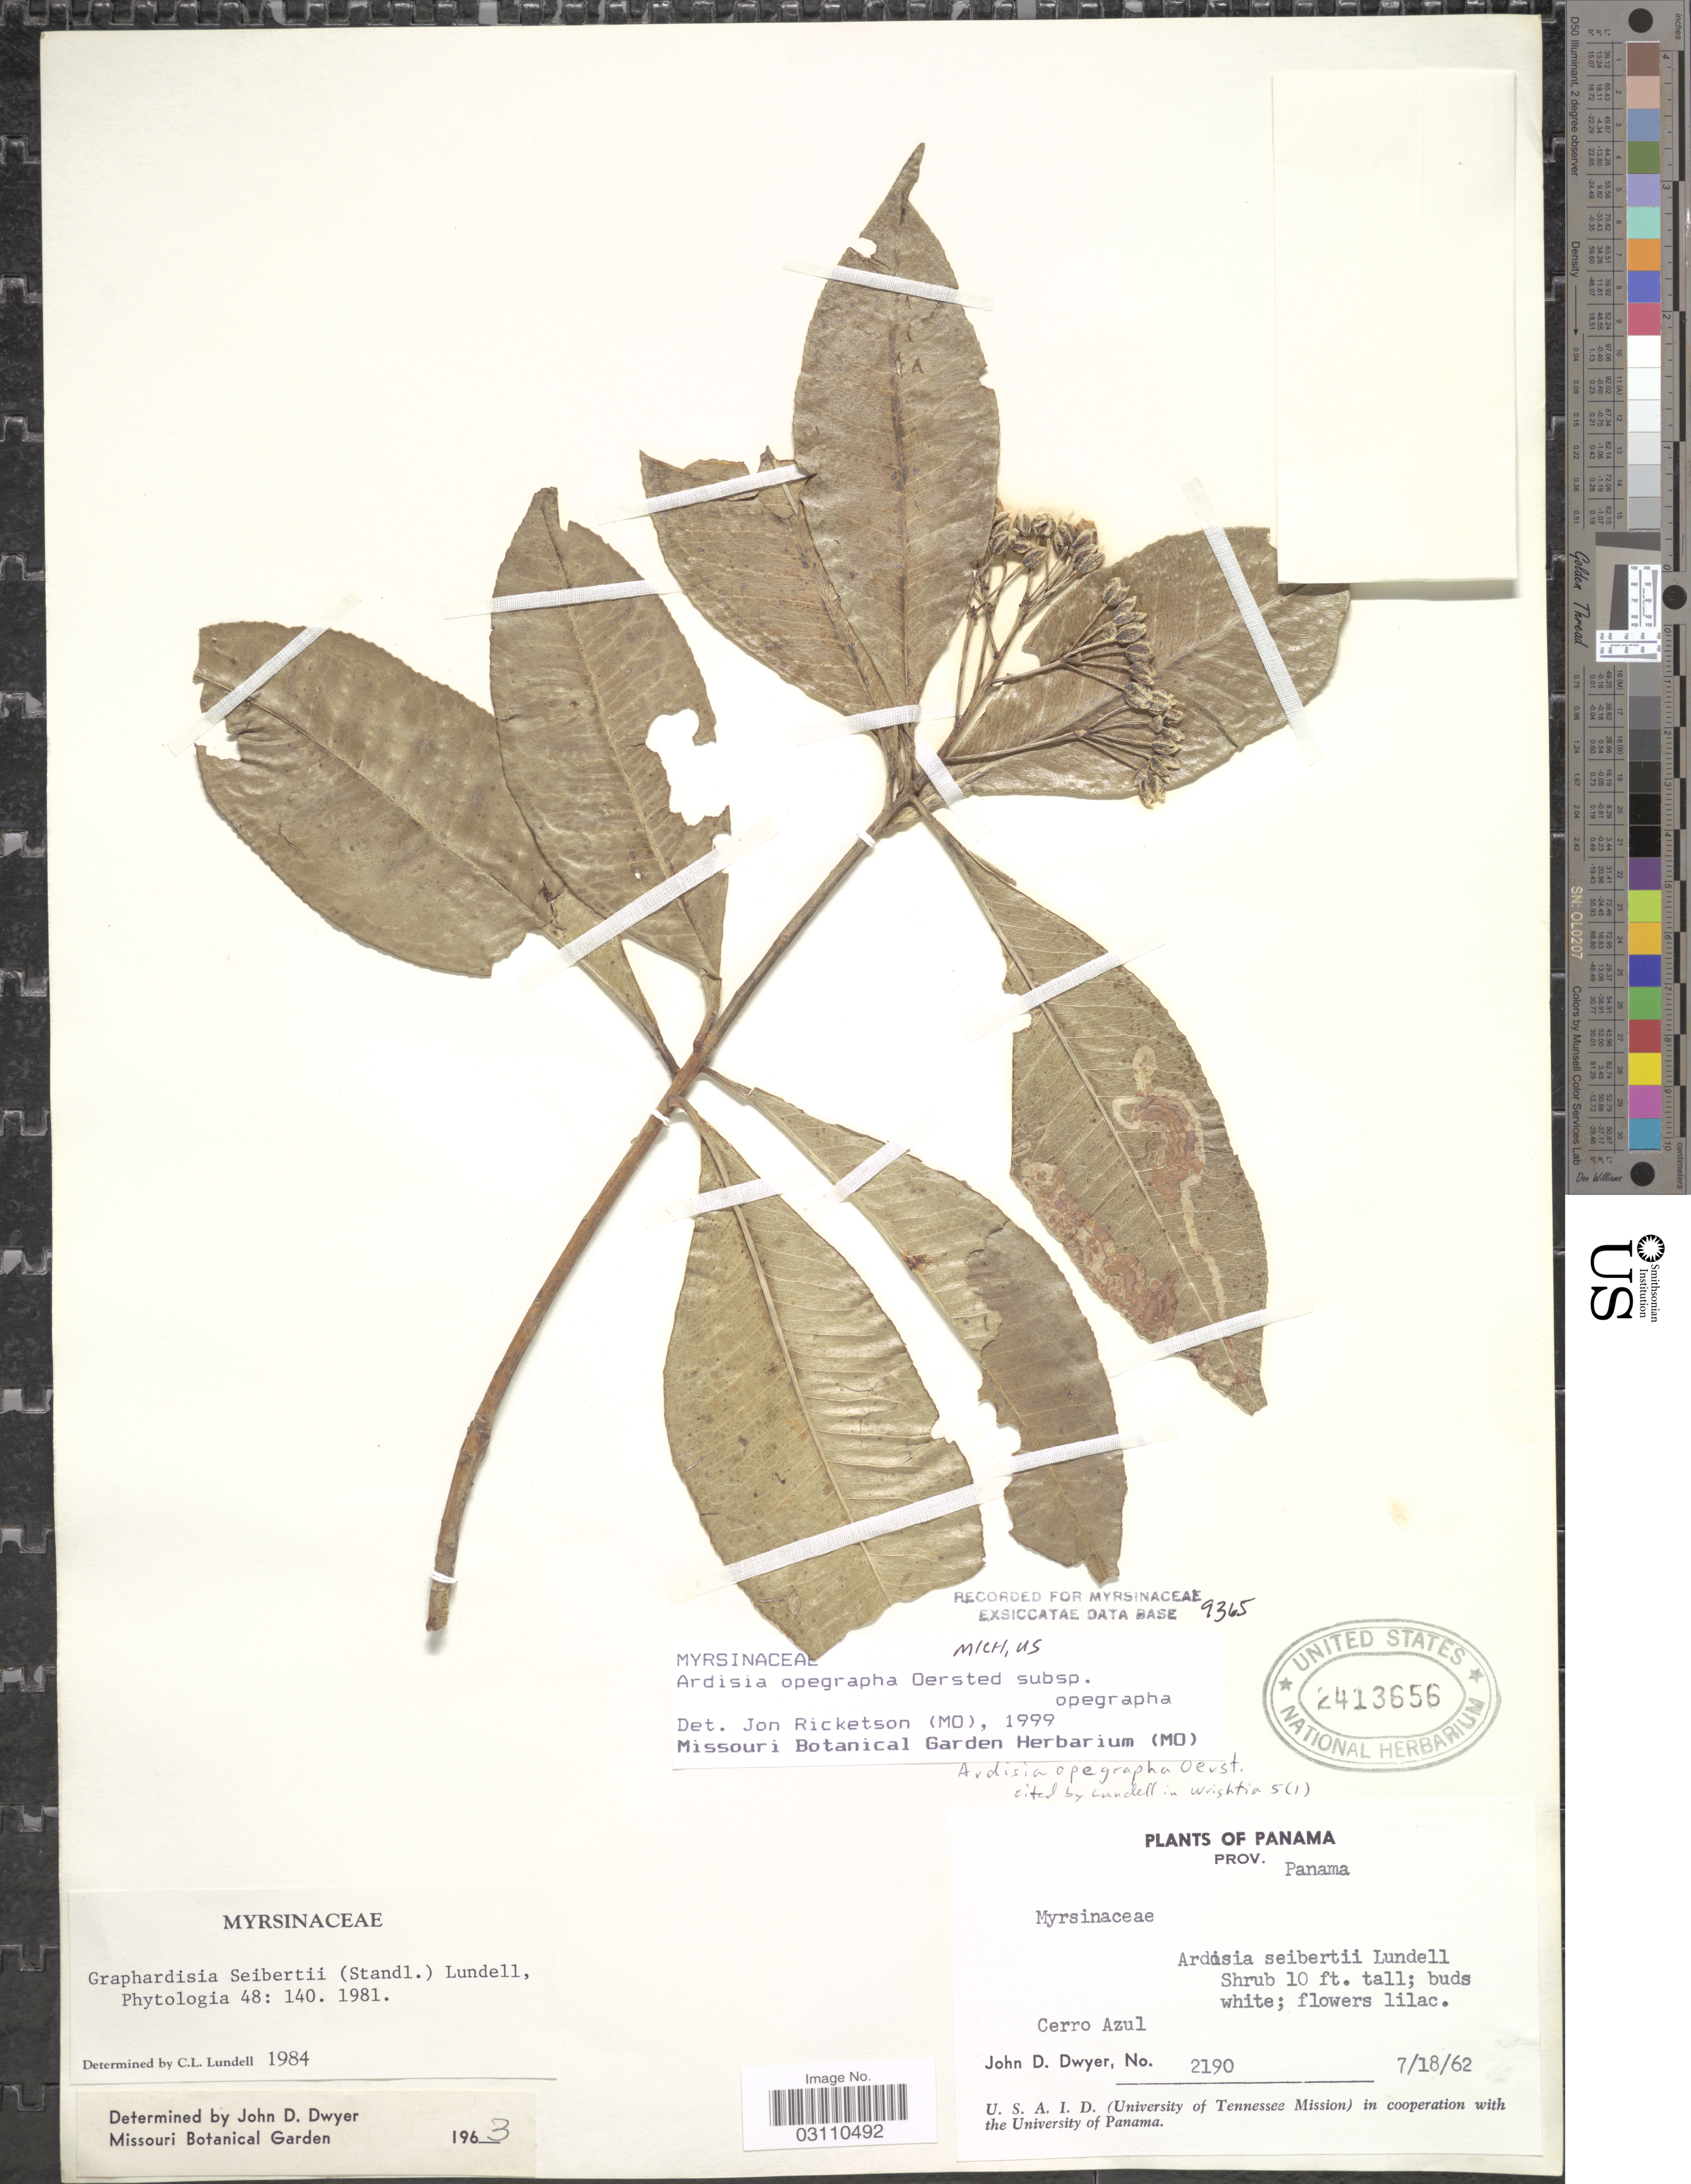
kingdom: Plantae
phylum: Tracheophyta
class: Magnoliopsida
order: Ericales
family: Primulaceae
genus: Ardisia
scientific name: Ardisia opegrapha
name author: Oerst.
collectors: J. D. Dwyer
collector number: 2190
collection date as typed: Transcribed d/m/y: 18/7/62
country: Panama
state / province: Panamá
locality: Cerro Azul.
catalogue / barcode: US 2413656